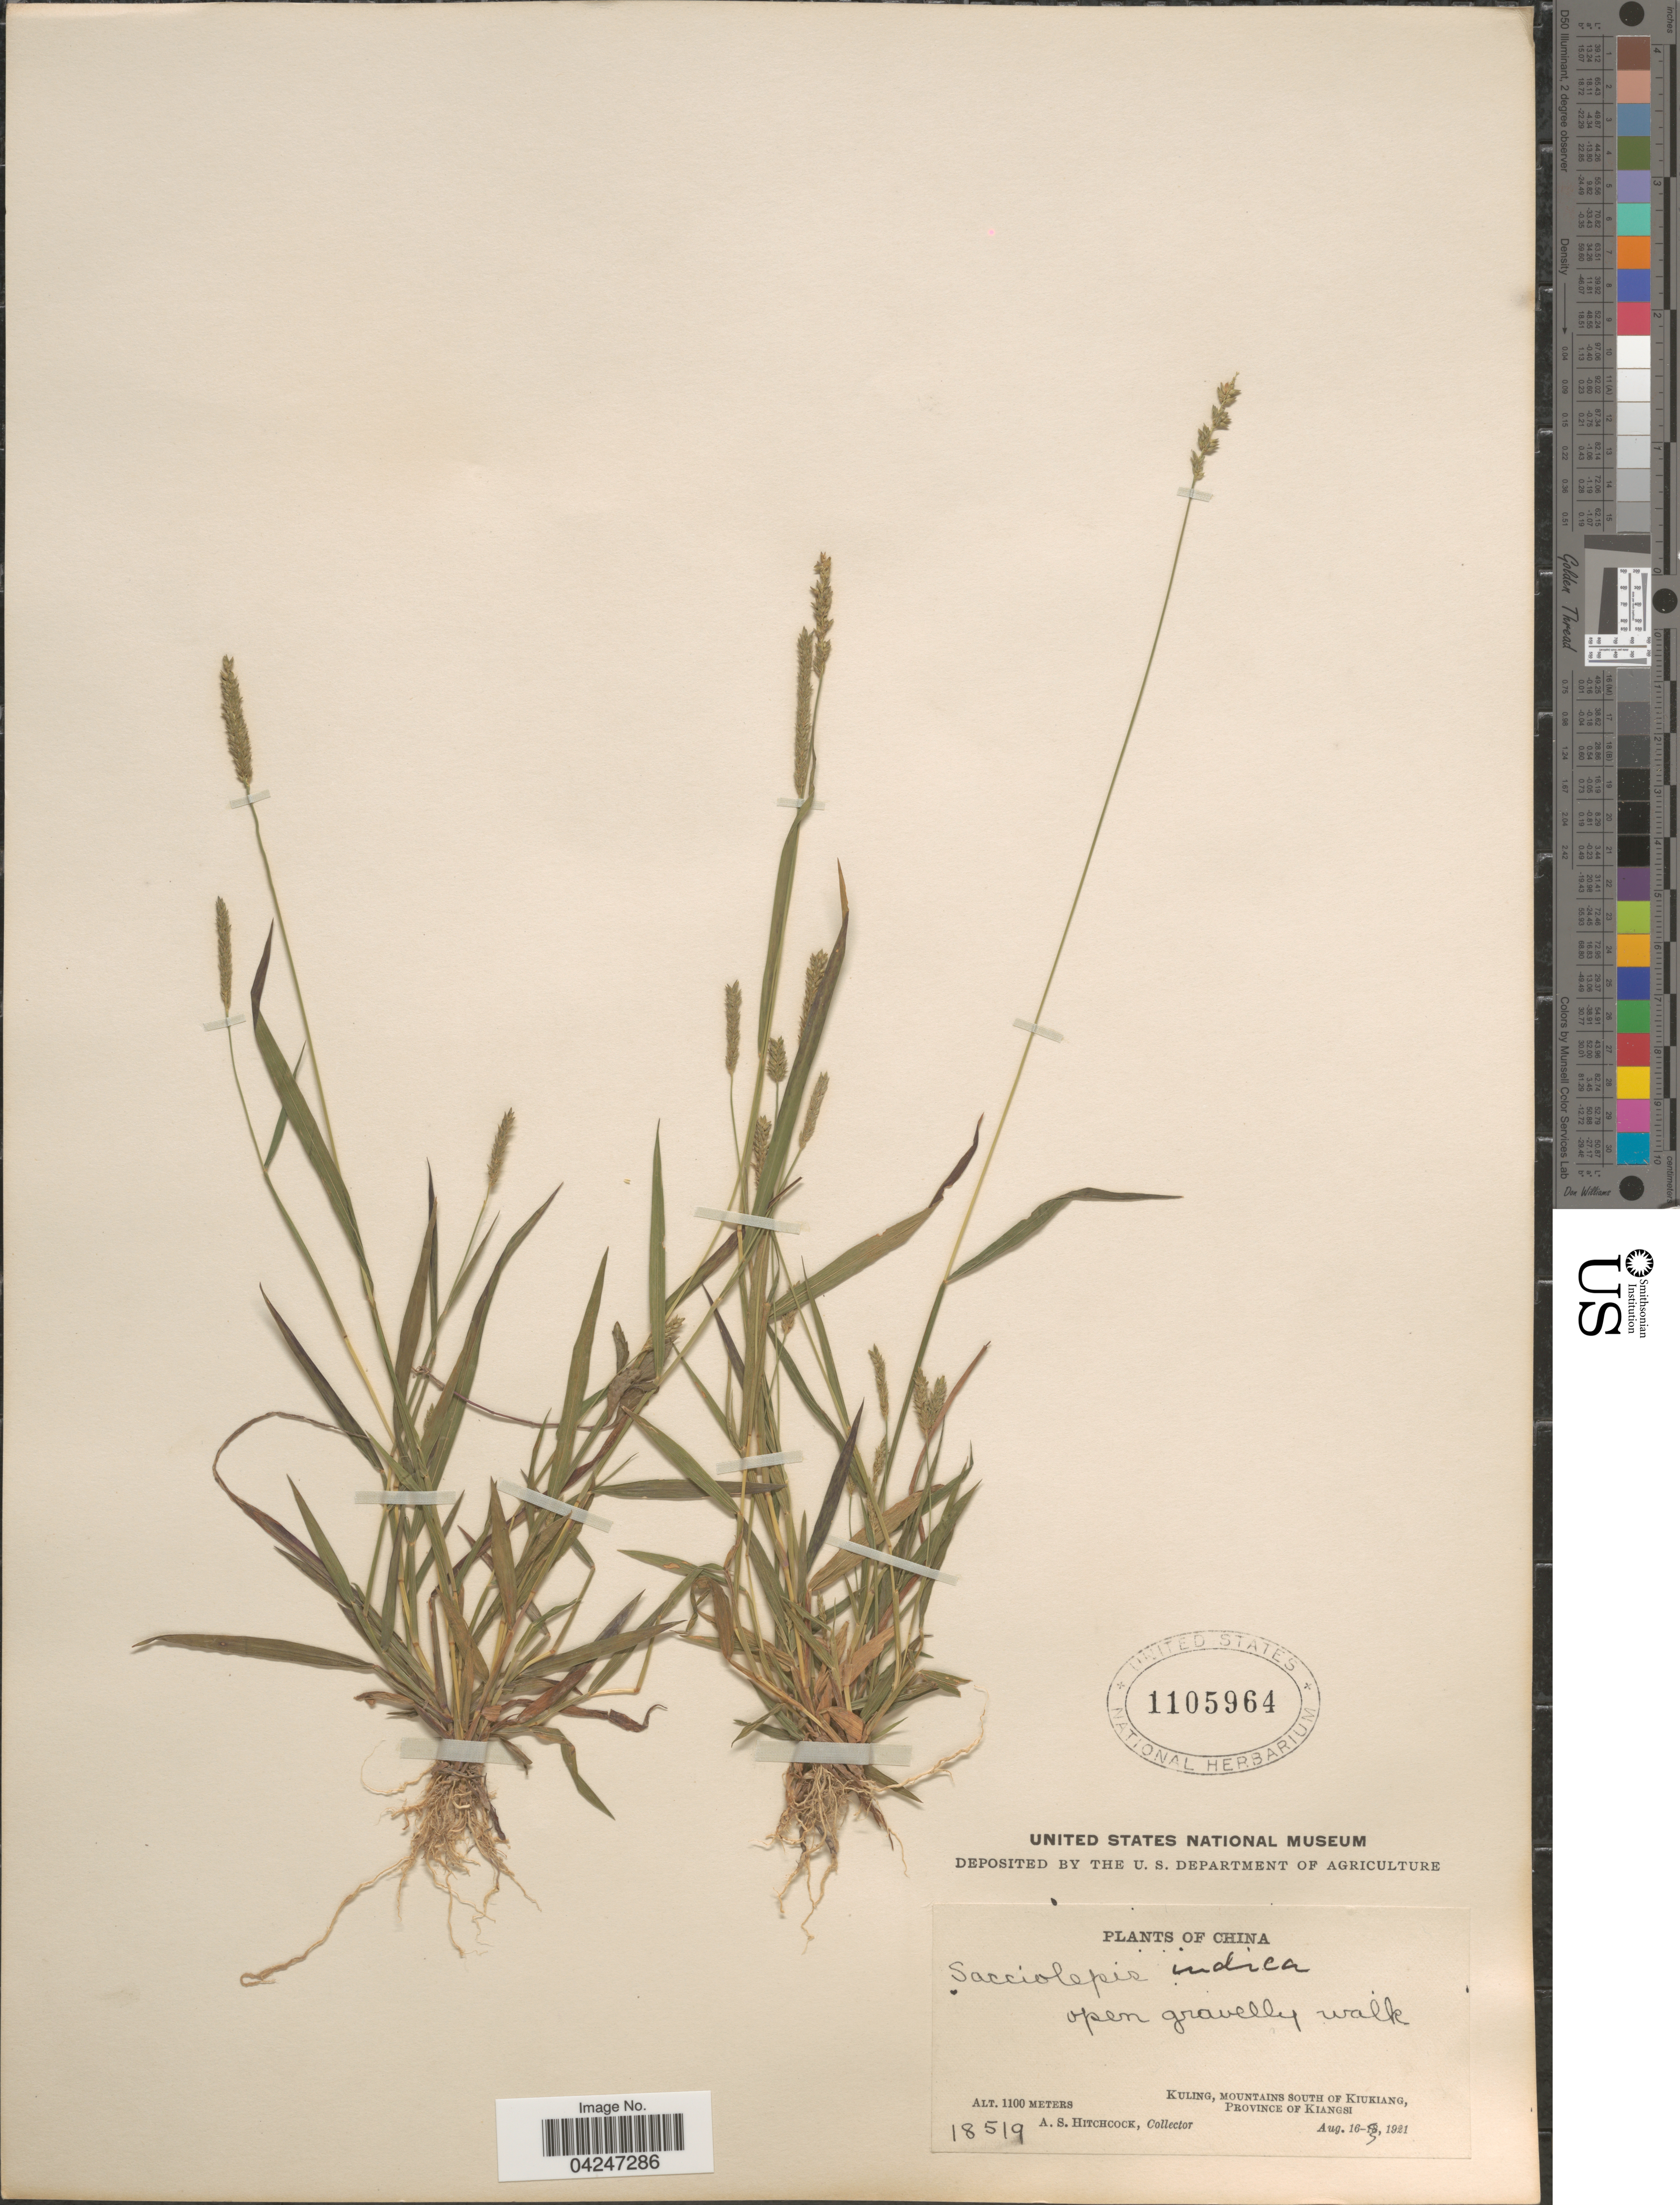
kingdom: Plantae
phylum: Tracheophyta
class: Liliopsida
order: Poales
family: Poaceae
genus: Sacciolepis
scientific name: Sacciolepis indica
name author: (L.) Chase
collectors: A. S. Hitchcock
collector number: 18519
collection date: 1921-08-16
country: China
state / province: Jiangxi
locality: Kuling, Mountains South of Kiukiang, Province of Kiangsi.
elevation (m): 1100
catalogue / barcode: US 1105964